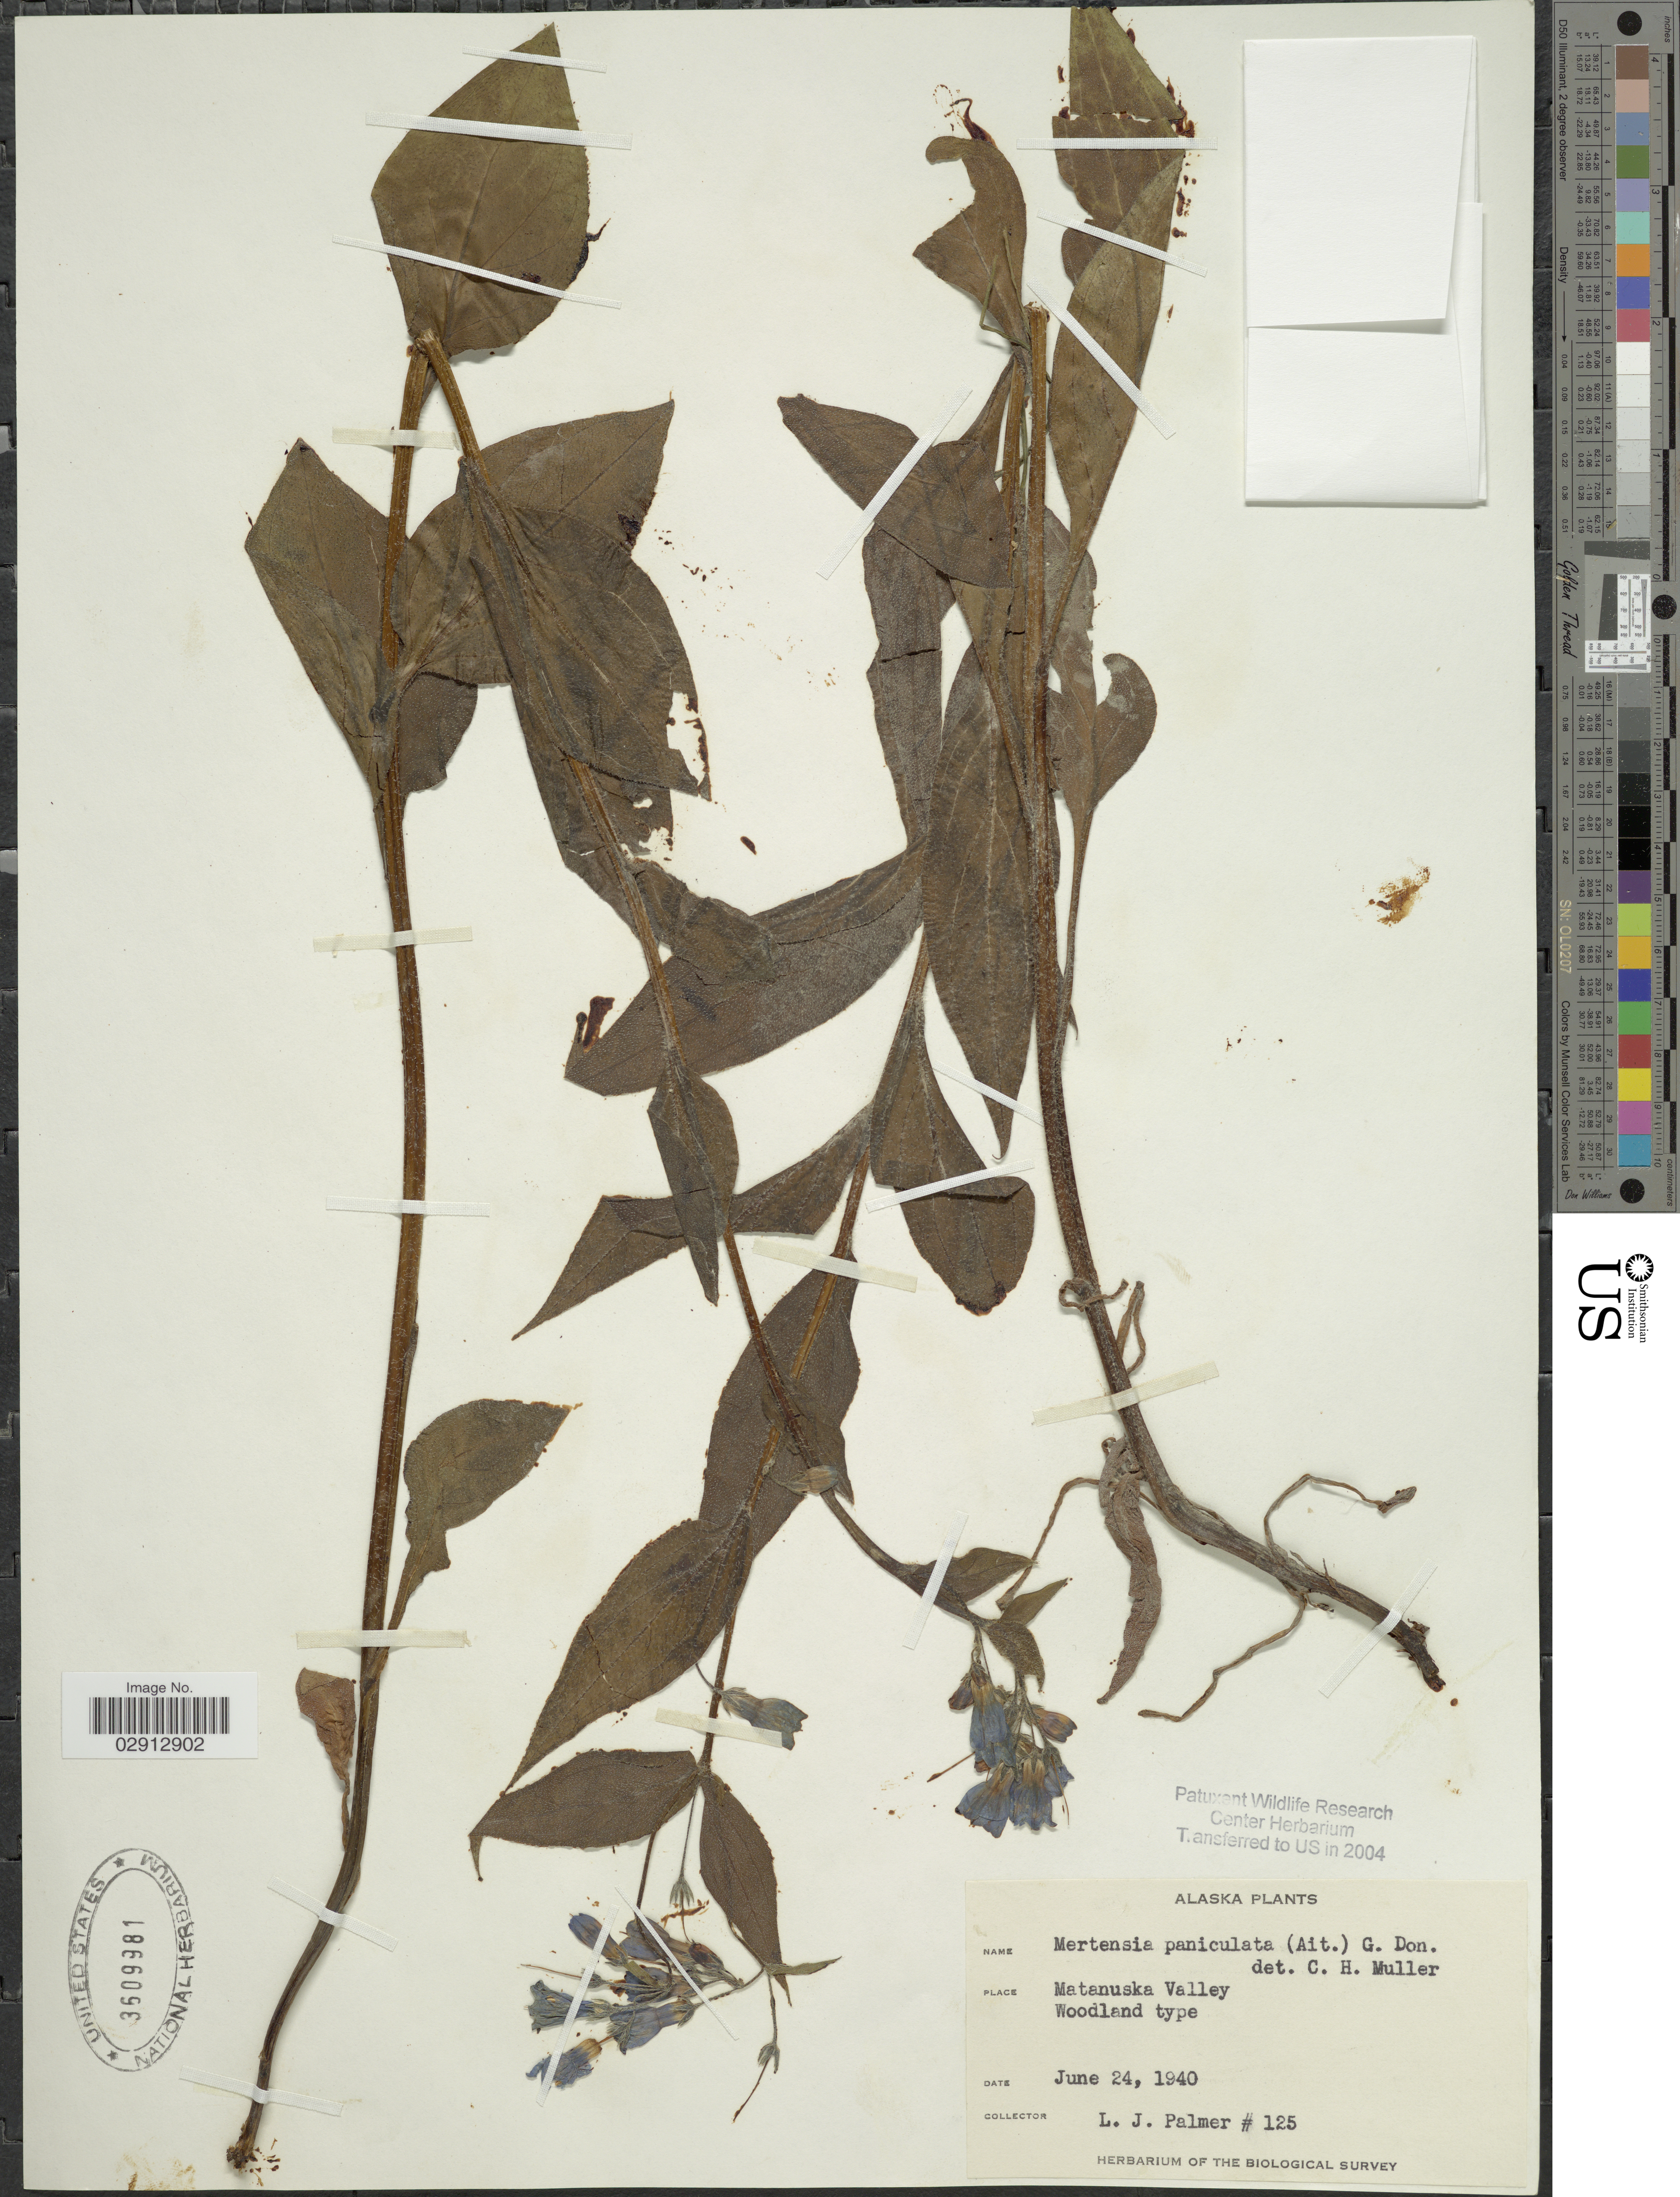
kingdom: Plantae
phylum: Tracheophyta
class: Magnoliopsida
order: Boraginales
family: Boraginaceae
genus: Mertensia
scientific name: Mertensia paniculata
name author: (Aiton) G. Don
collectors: L. J. Palmer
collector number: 125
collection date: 1940-06-24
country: United States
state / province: Alaska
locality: Matanuska Valley.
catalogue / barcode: US 3609981